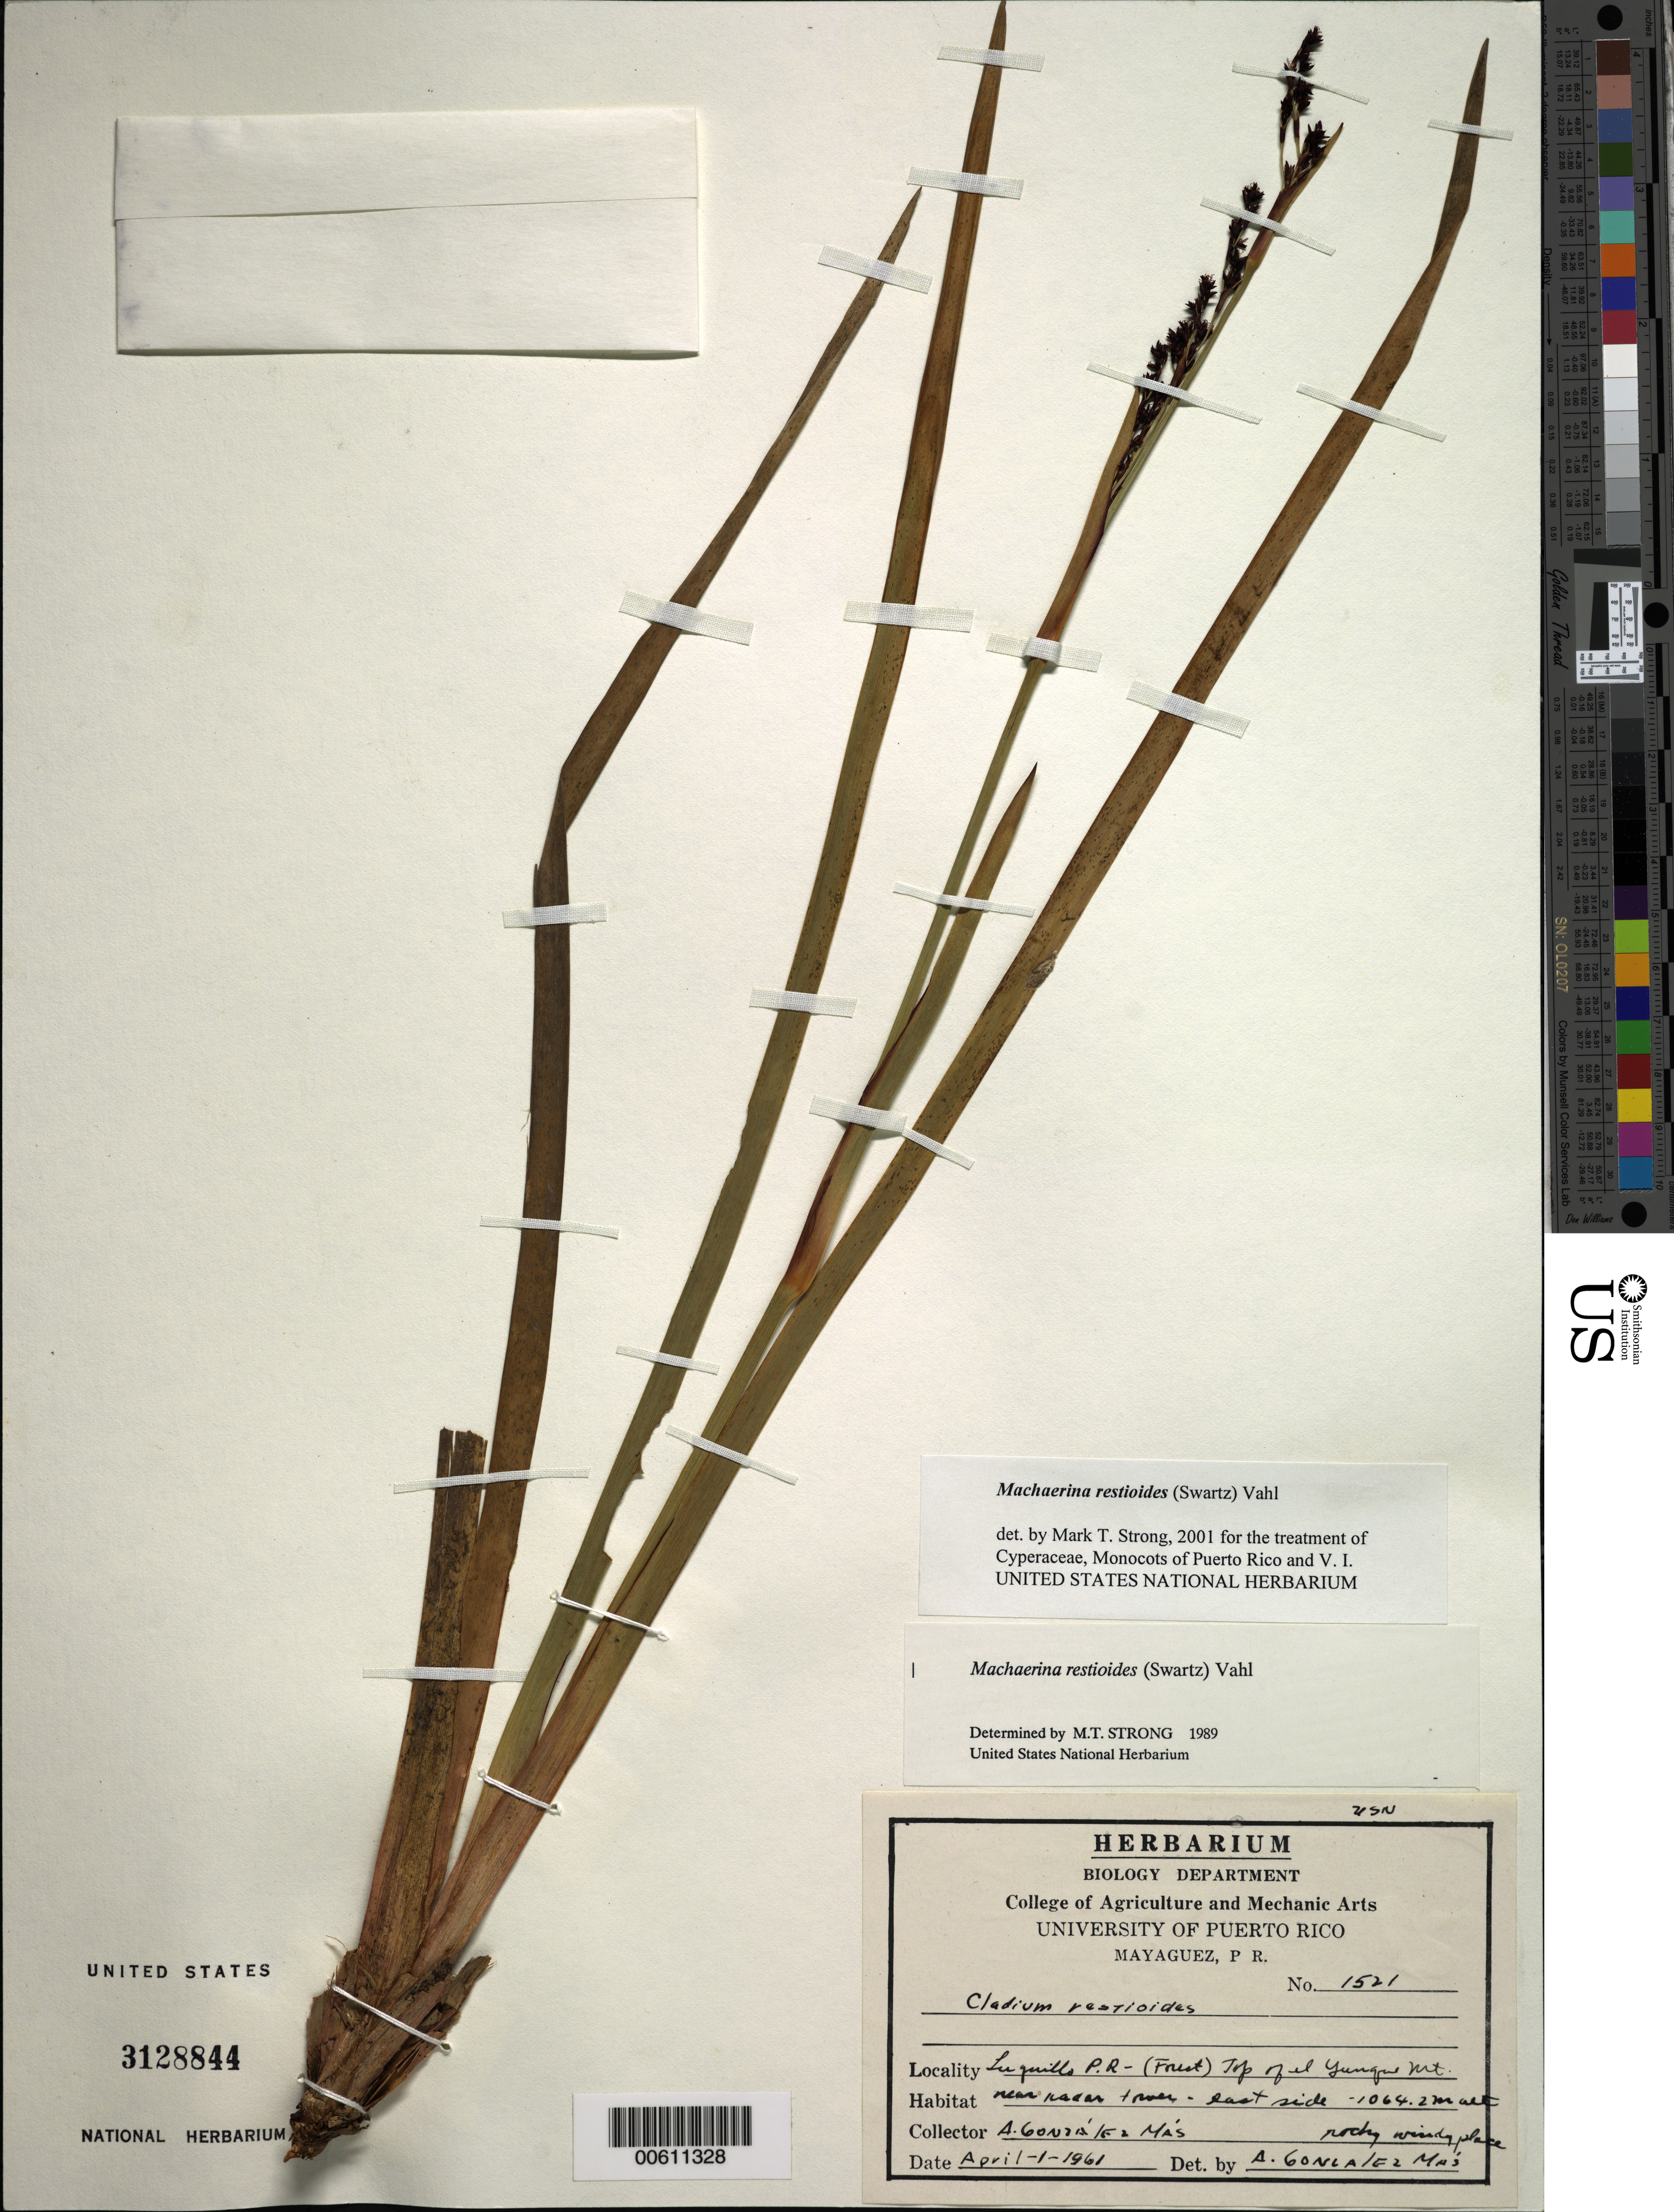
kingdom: Plantae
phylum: Tracheophyta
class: Liliopsida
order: Poales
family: Cyperaceae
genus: Machaerina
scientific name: Machaerina restioides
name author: (Sw.) Vahl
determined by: Strong, M. T., (US), Smithsonian Institution - National Museum of Natural History (UNITED STATES)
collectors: A. González Más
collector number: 1521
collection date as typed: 01 Apr 1961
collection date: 1961-04-01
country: Puerto Rico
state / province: Luquillo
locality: Luquillo, top of El Yunque Mt.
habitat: Rocky, windy place.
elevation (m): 1064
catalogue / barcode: US 3128844